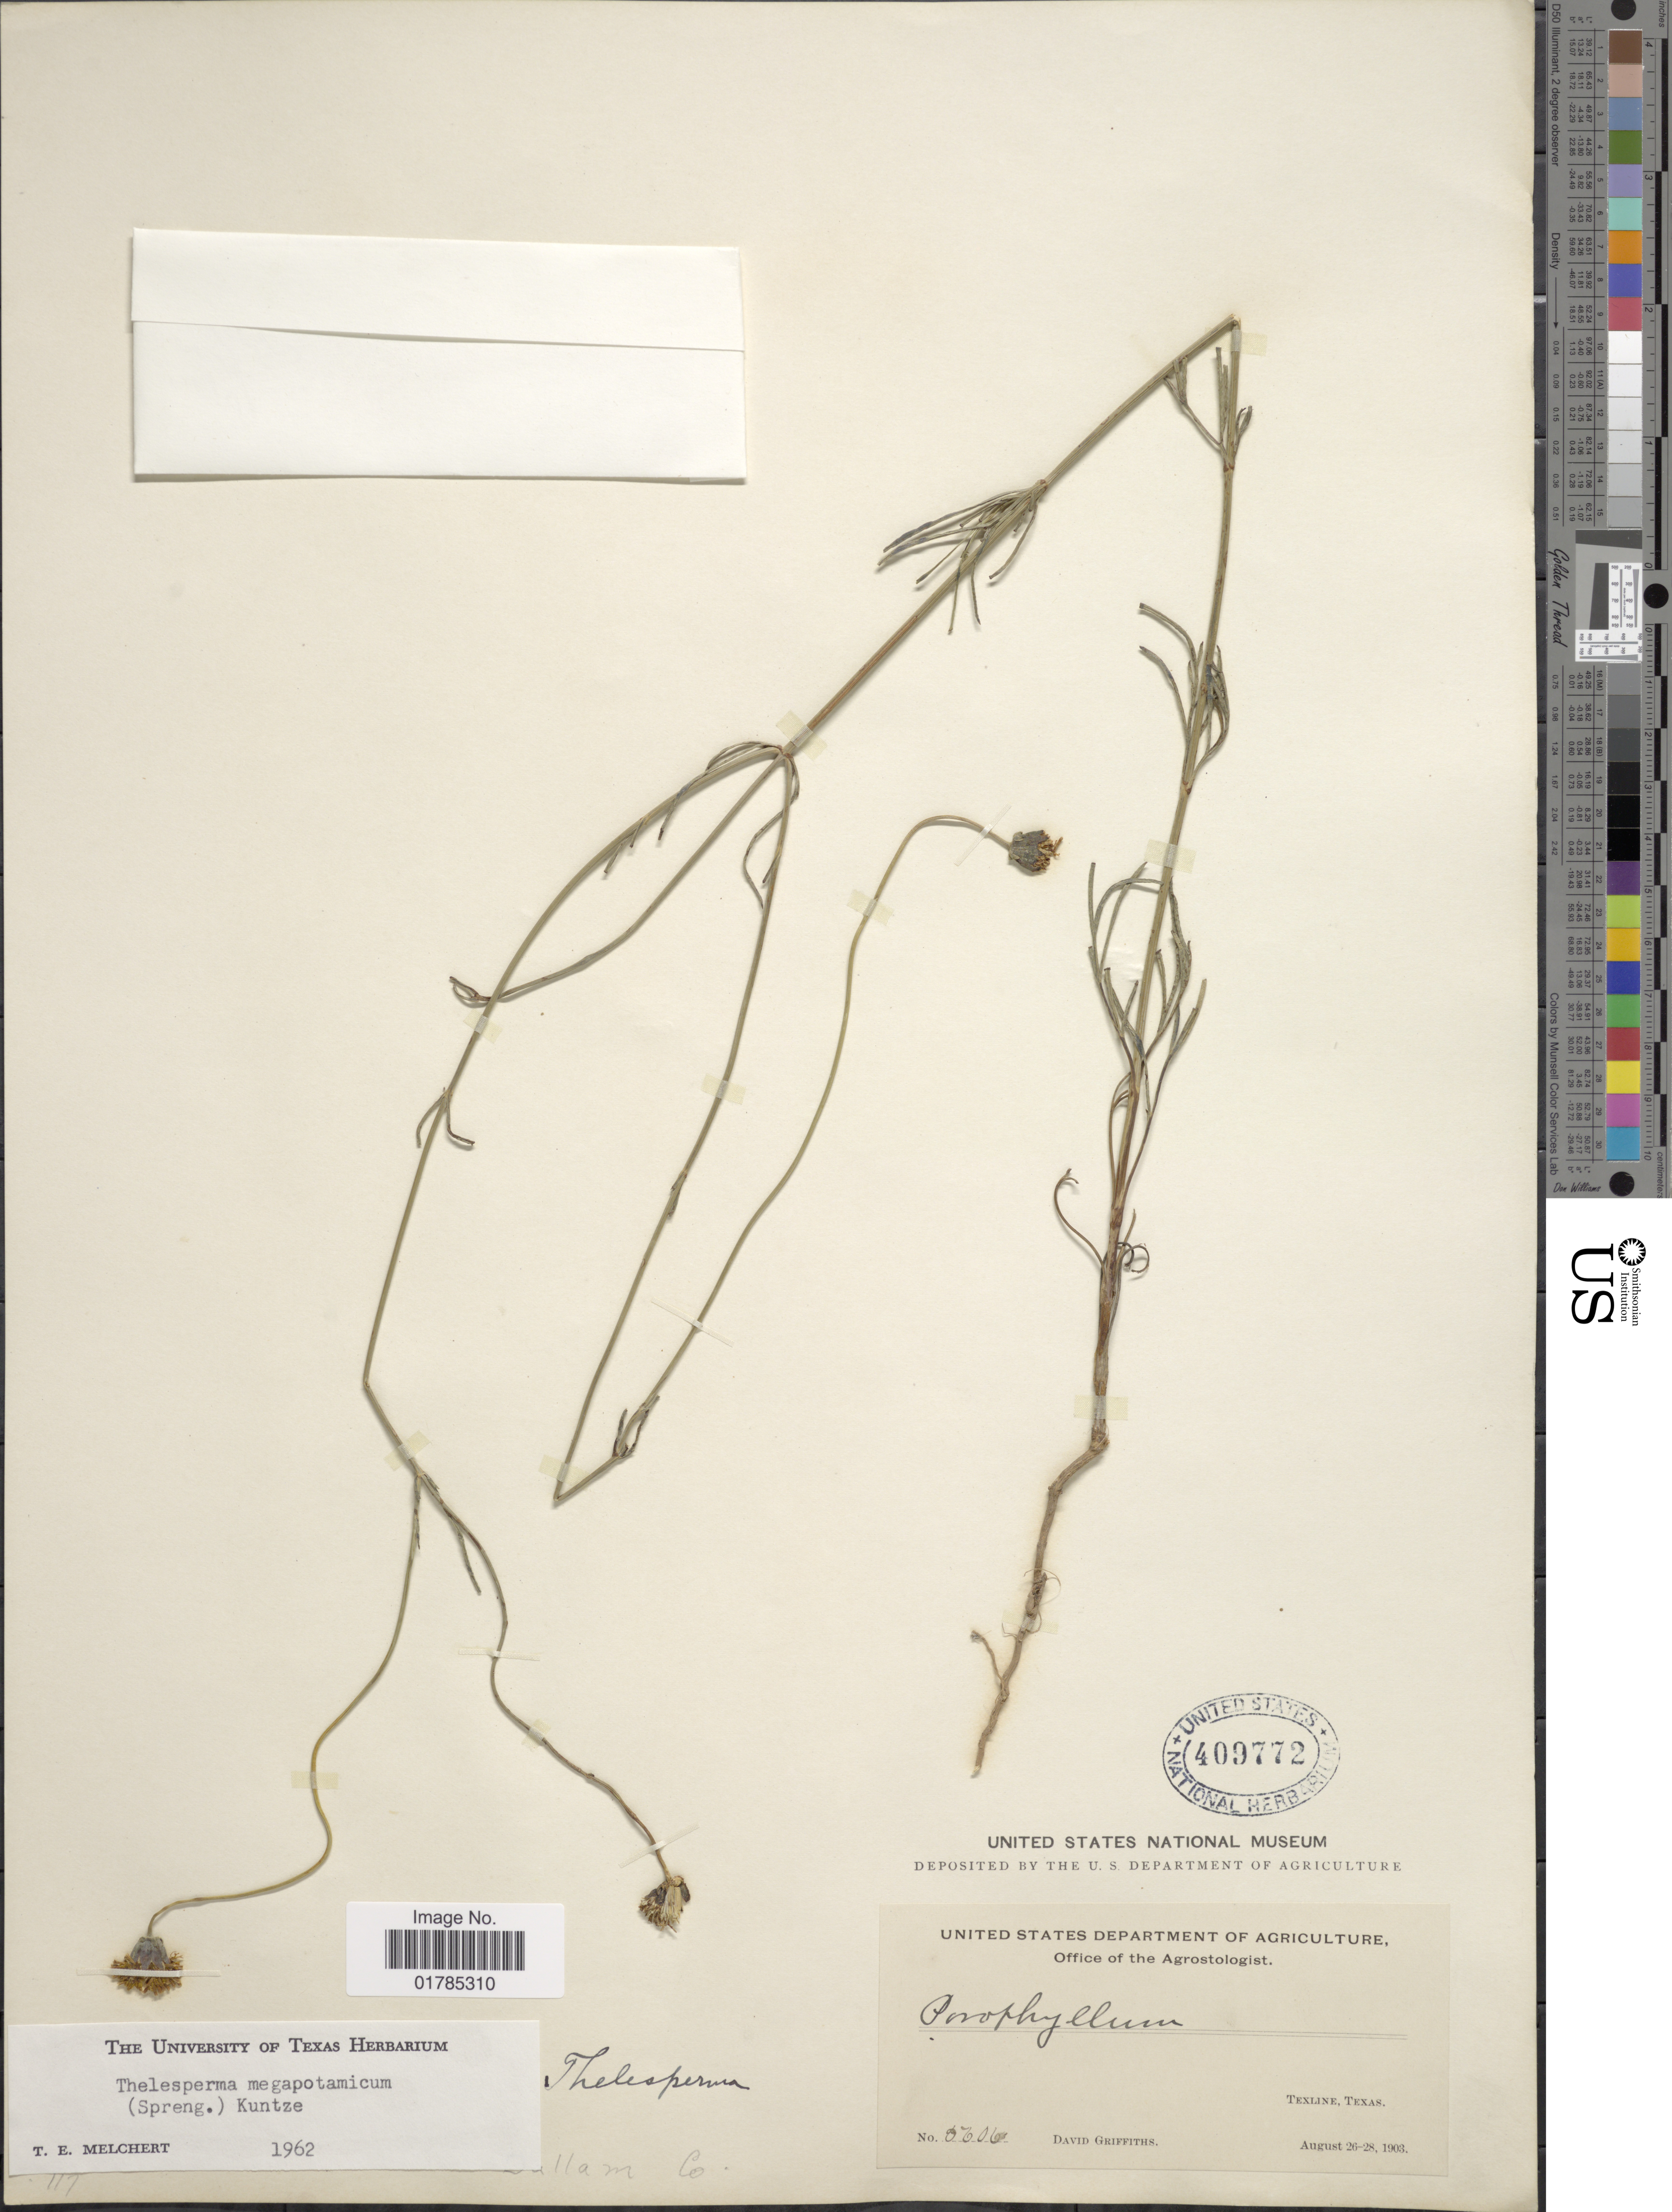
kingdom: Plantae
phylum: Tracheophyta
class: Magnoliopsida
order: Asterales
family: Asteraceae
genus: Thelesperma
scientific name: Thelesperma megapotamicum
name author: (Spreng.) Herter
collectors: D. Griffiths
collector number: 5606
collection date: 1903-08-26/1903-08-28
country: United States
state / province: Texas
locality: Texline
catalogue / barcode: US 409772